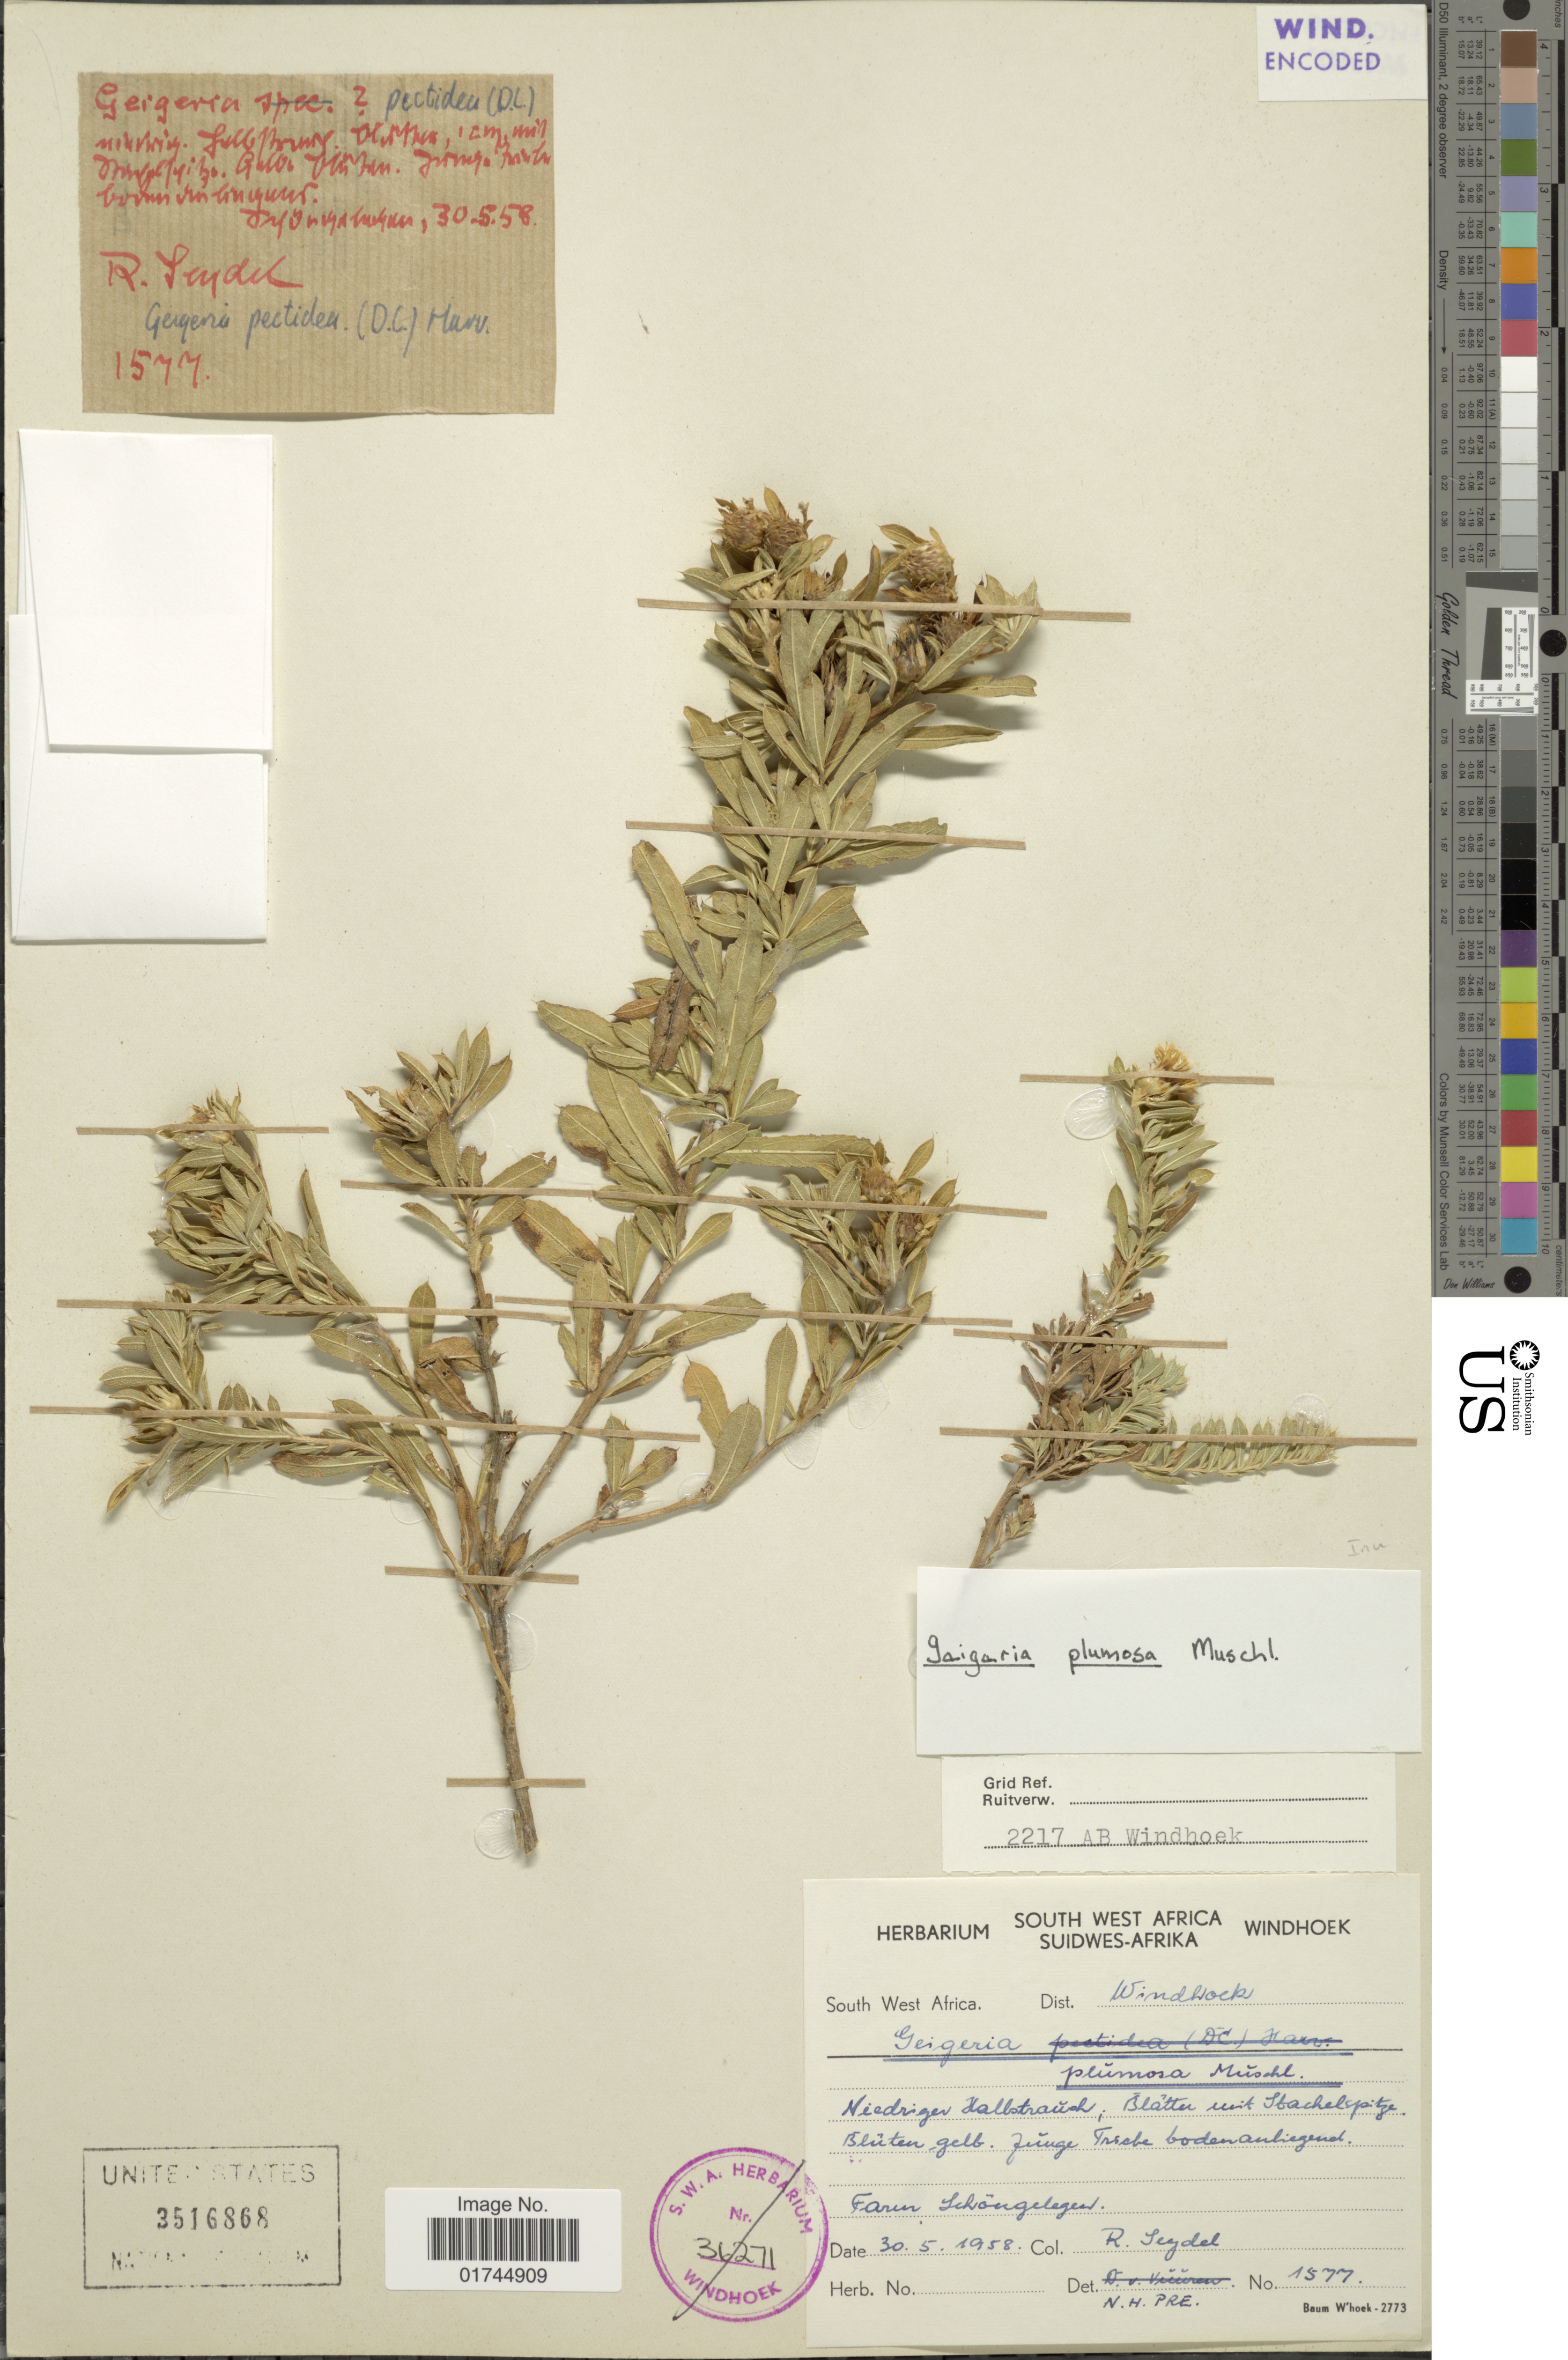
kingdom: Plantae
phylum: Tracheophyta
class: Magnoliopsida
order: Asterales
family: Asteraceae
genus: Geigeria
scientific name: Geigeria plumosa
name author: Muschl.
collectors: R. Seydel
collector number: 1577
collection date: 1958-05-30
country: Namibia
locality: South West Africa, Dist. Windhoek.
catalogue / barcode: US 3516868